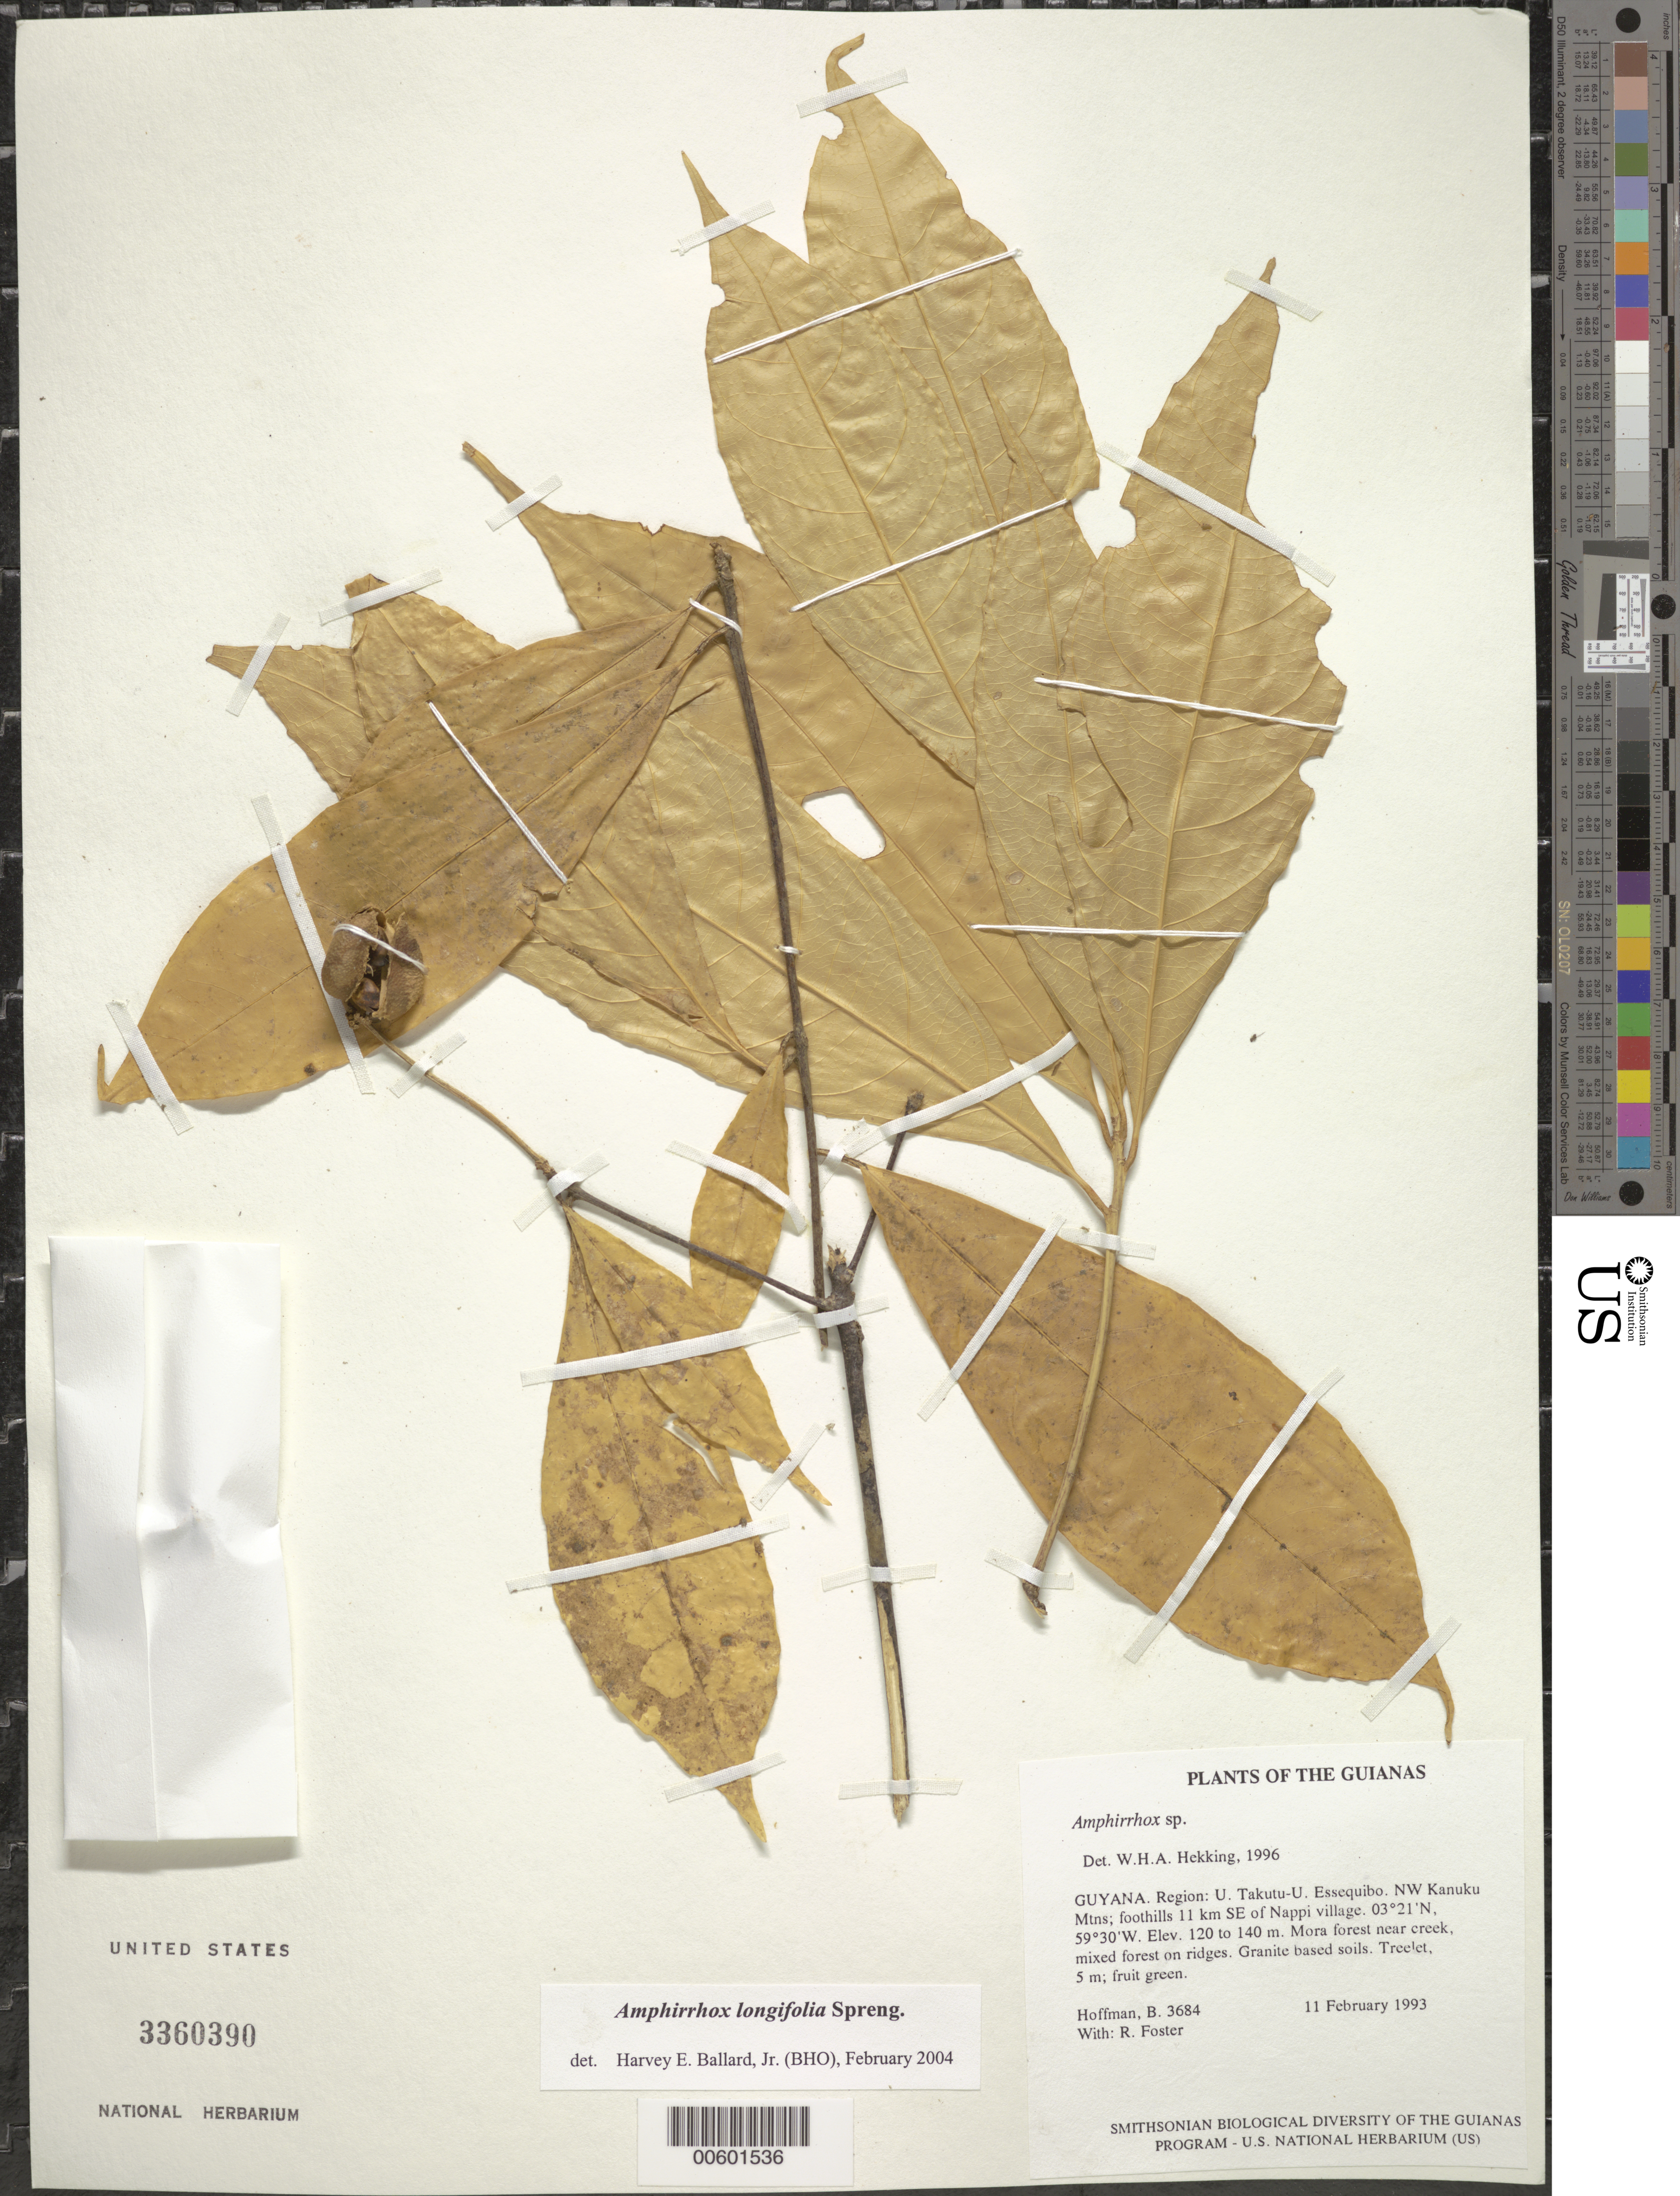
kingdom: Plantae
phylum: Tracheophyta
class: Magnoliopsida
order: Malpighiales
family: Violaceae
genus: Amphirrhox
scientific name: Amphirrhox longifolia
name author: (A. St.-Hil.) Spreng.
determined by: Ballard, Harvey E.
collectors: B. Hoffman & R. Foster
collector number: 3684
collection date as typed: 11 February 1993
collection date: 1993-02-11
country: Guyana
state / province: U. Takutu-U. Essequibo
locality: NW Kanuku Mountains; foothills 11 km SE of Nappi village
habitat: Mora forest near creek, mixed forest on ridges. Granite based soils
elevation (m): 120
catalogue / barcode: US 3360390